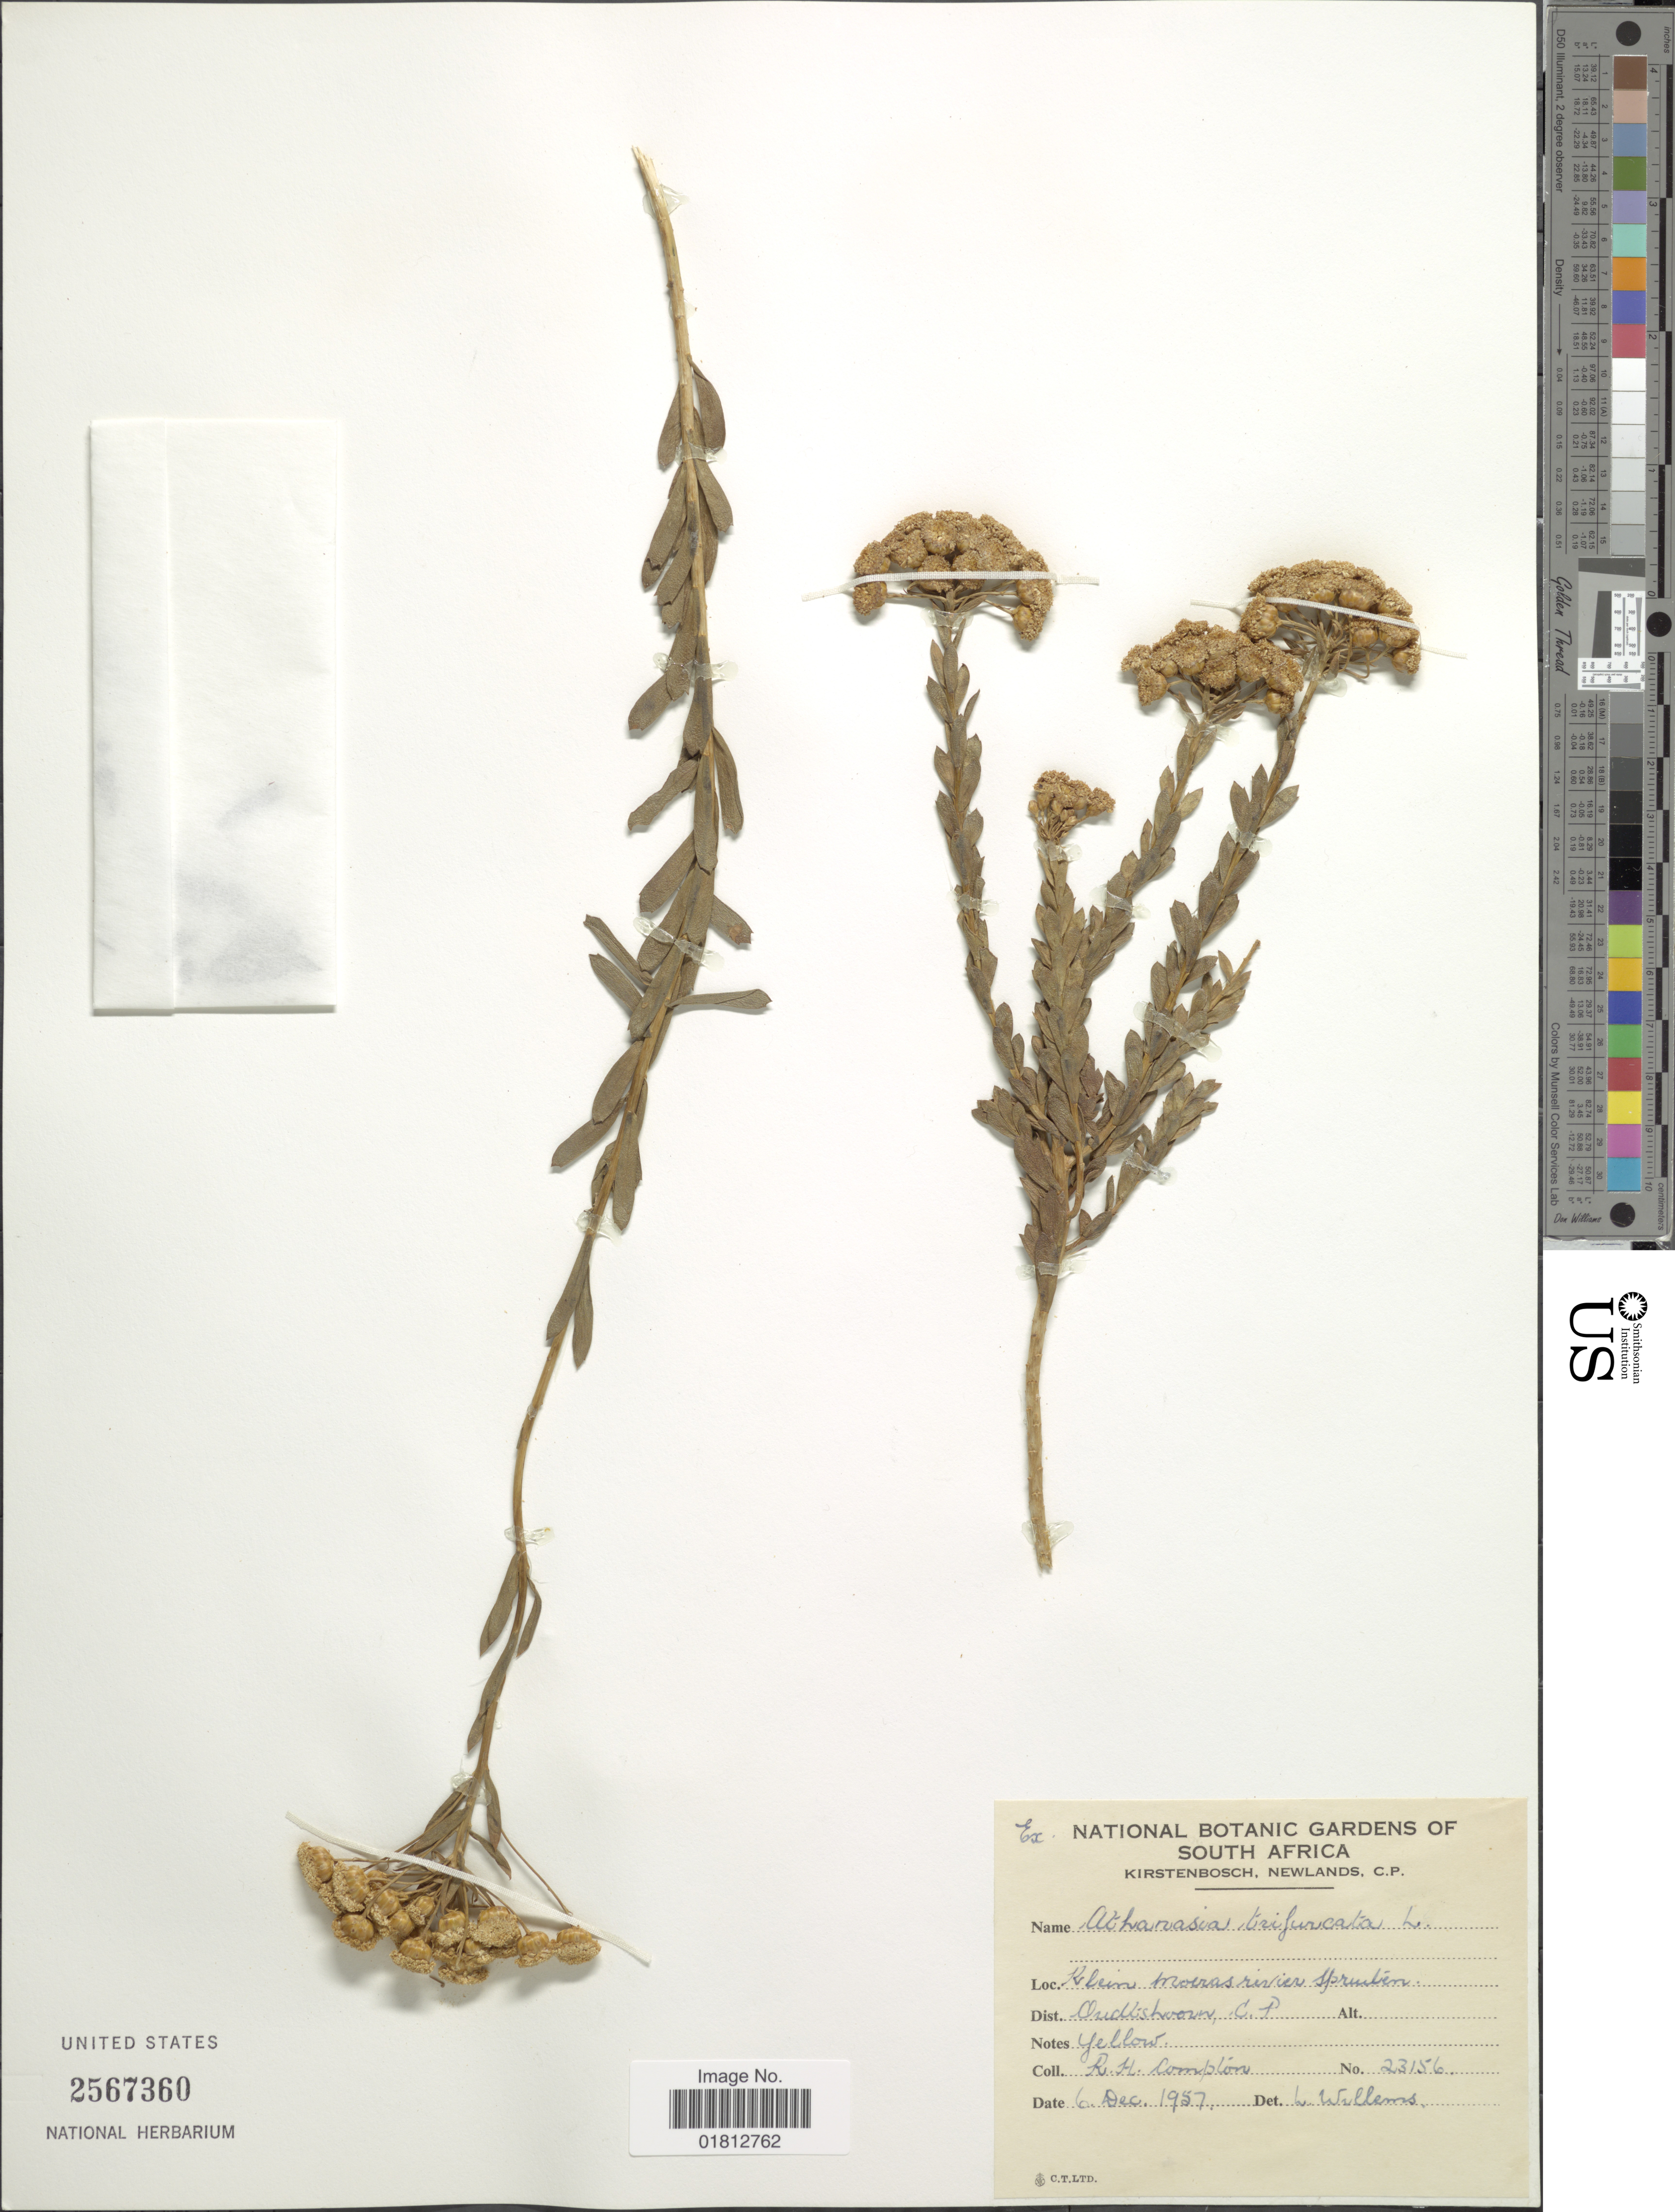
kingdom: Plantae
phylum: Tracheophyta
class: Magnoliopsida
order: Asterales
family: Asteraceae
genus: Athanasia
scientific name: Athanasia trifurcata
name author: (L.) L.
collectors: R. H. Compton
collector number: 23156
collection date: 1957-12-06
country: South Africa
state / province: Western Cape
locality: Klein Moeras Rivier spruiten, Oudtshoorn, C. P.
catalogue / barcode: US 2567360